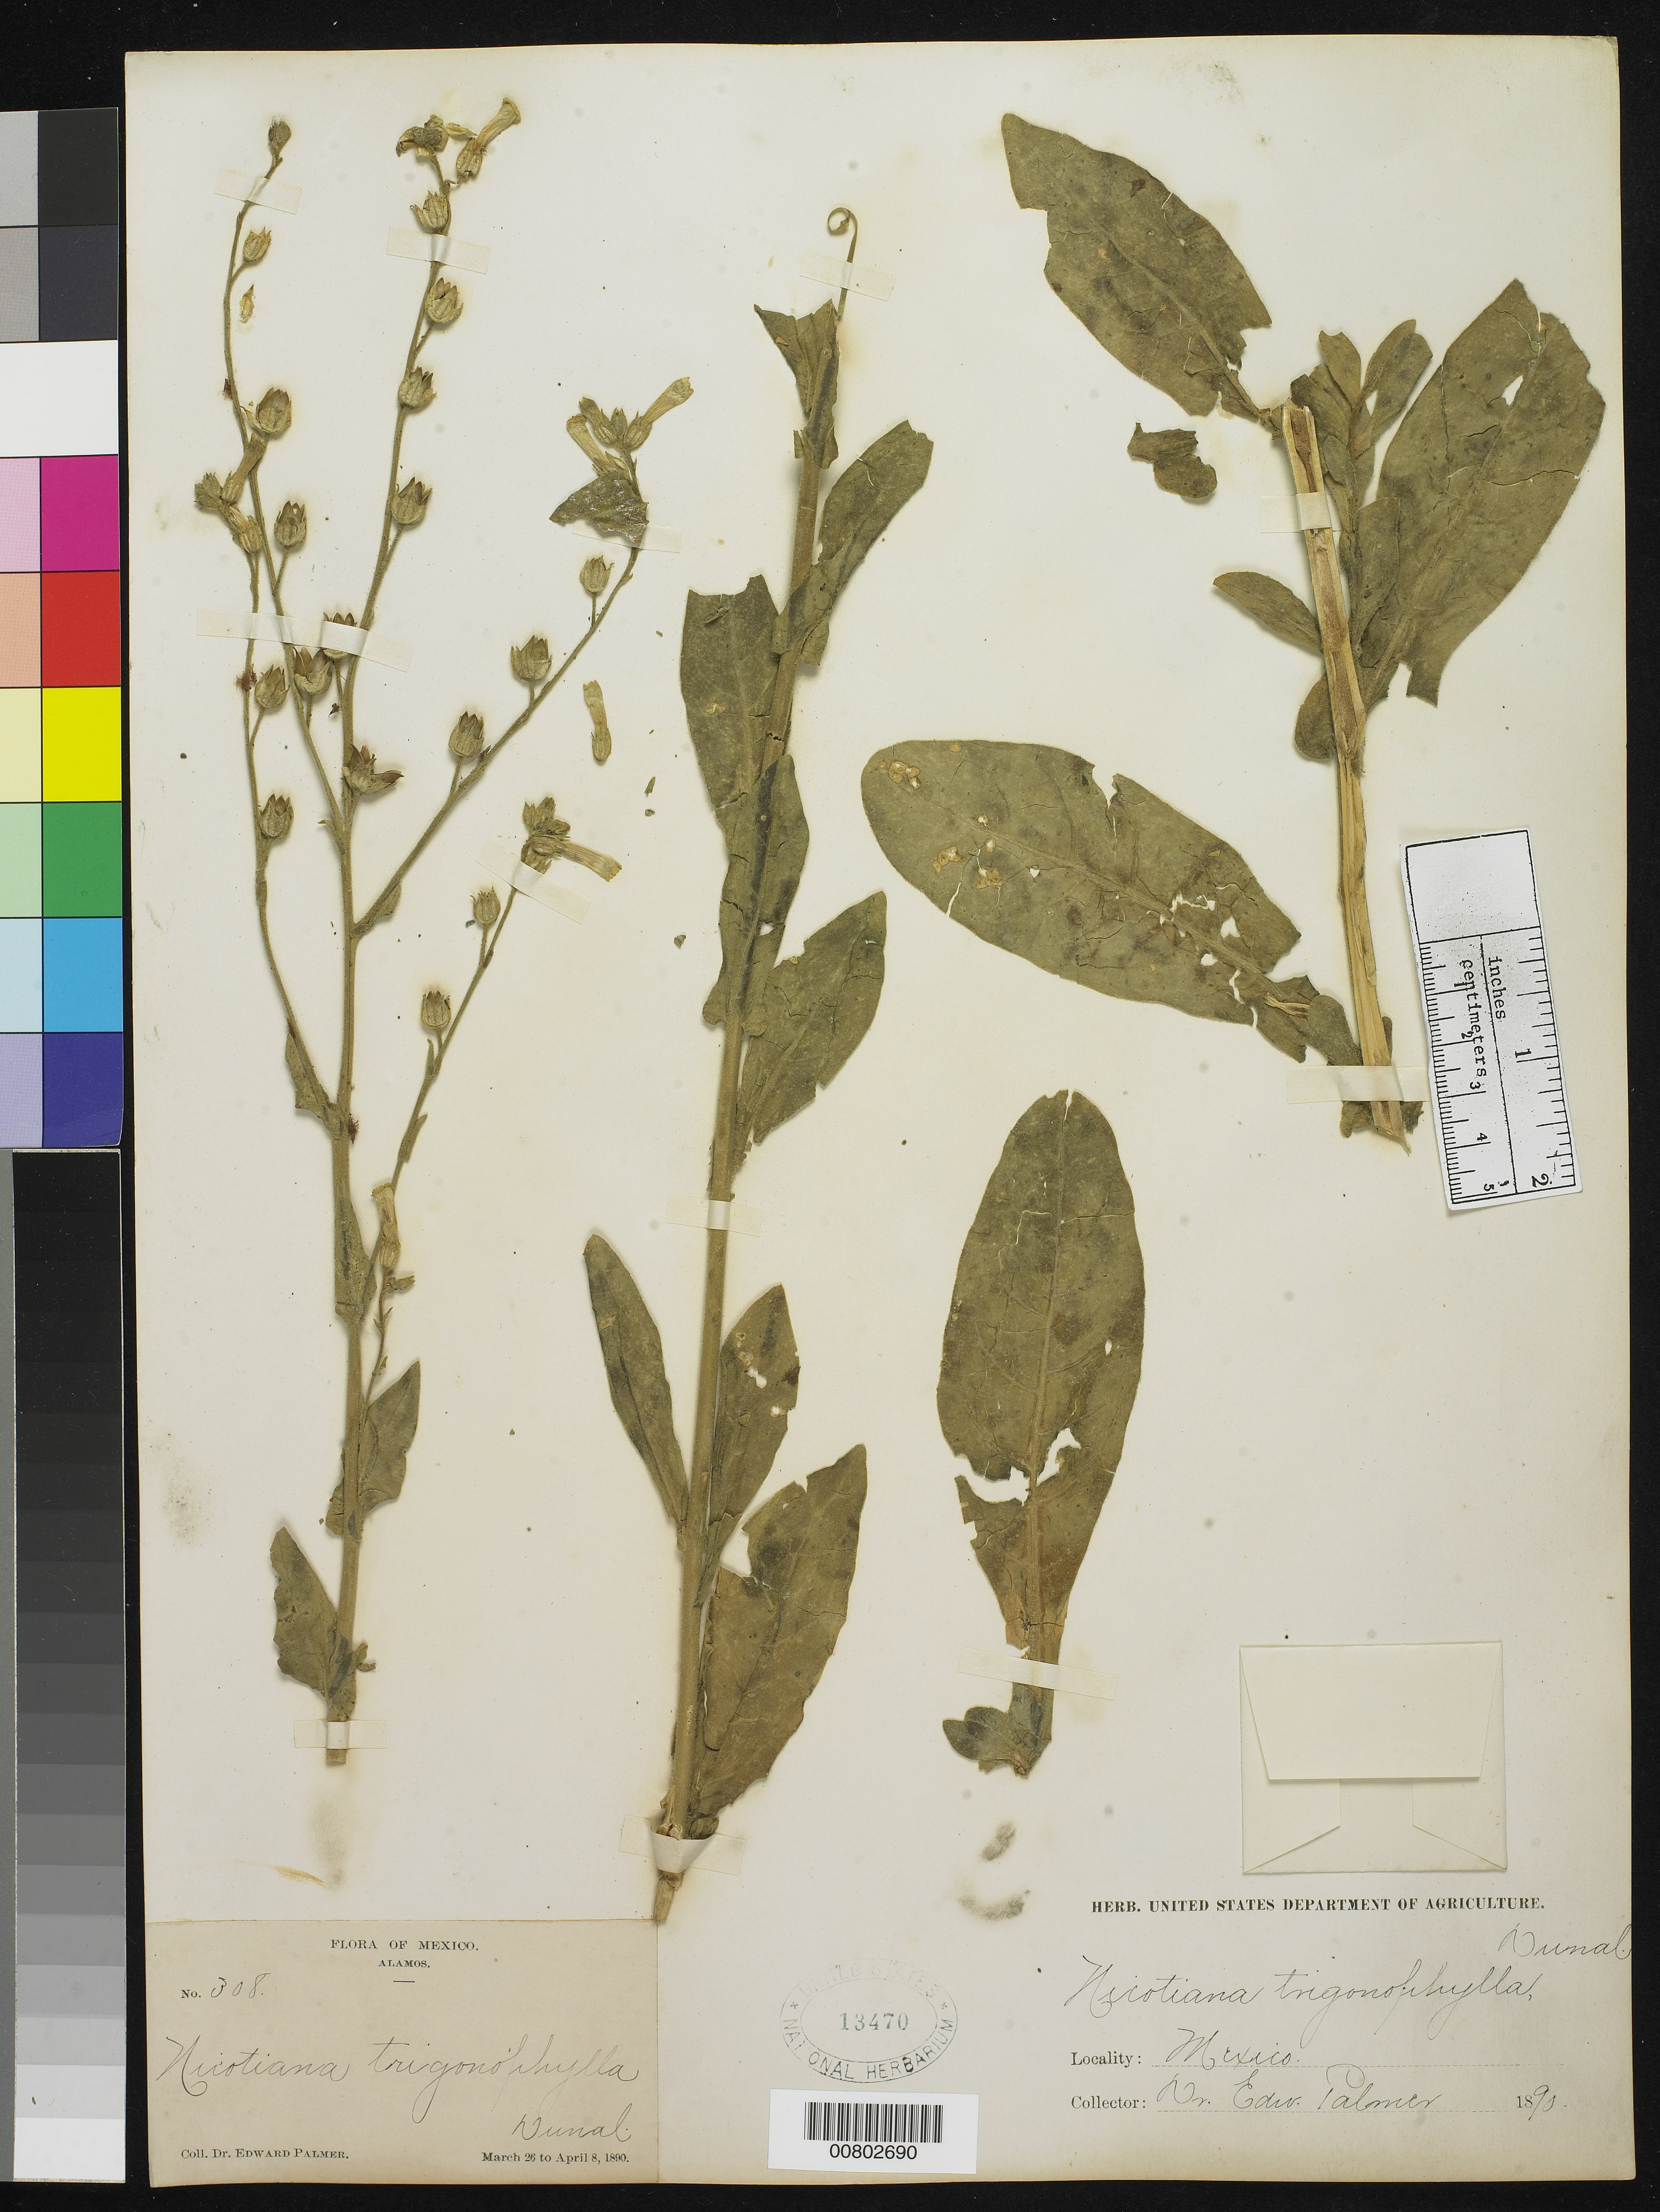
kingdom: Plantae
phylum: Tracheophyta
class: Magnoliopsida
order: Solanales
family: Solanaceae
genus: Nicotiana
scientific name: Nicotiana trigonophylla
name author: Dunal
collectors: E. Palmer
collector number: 308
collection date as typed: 26 Mar 1890 to 08 Apr 1890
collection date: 1890-03-26/1890-04-08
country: Mexico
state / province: Sonora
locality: Alamos, Sonora.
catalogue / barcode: US 13470